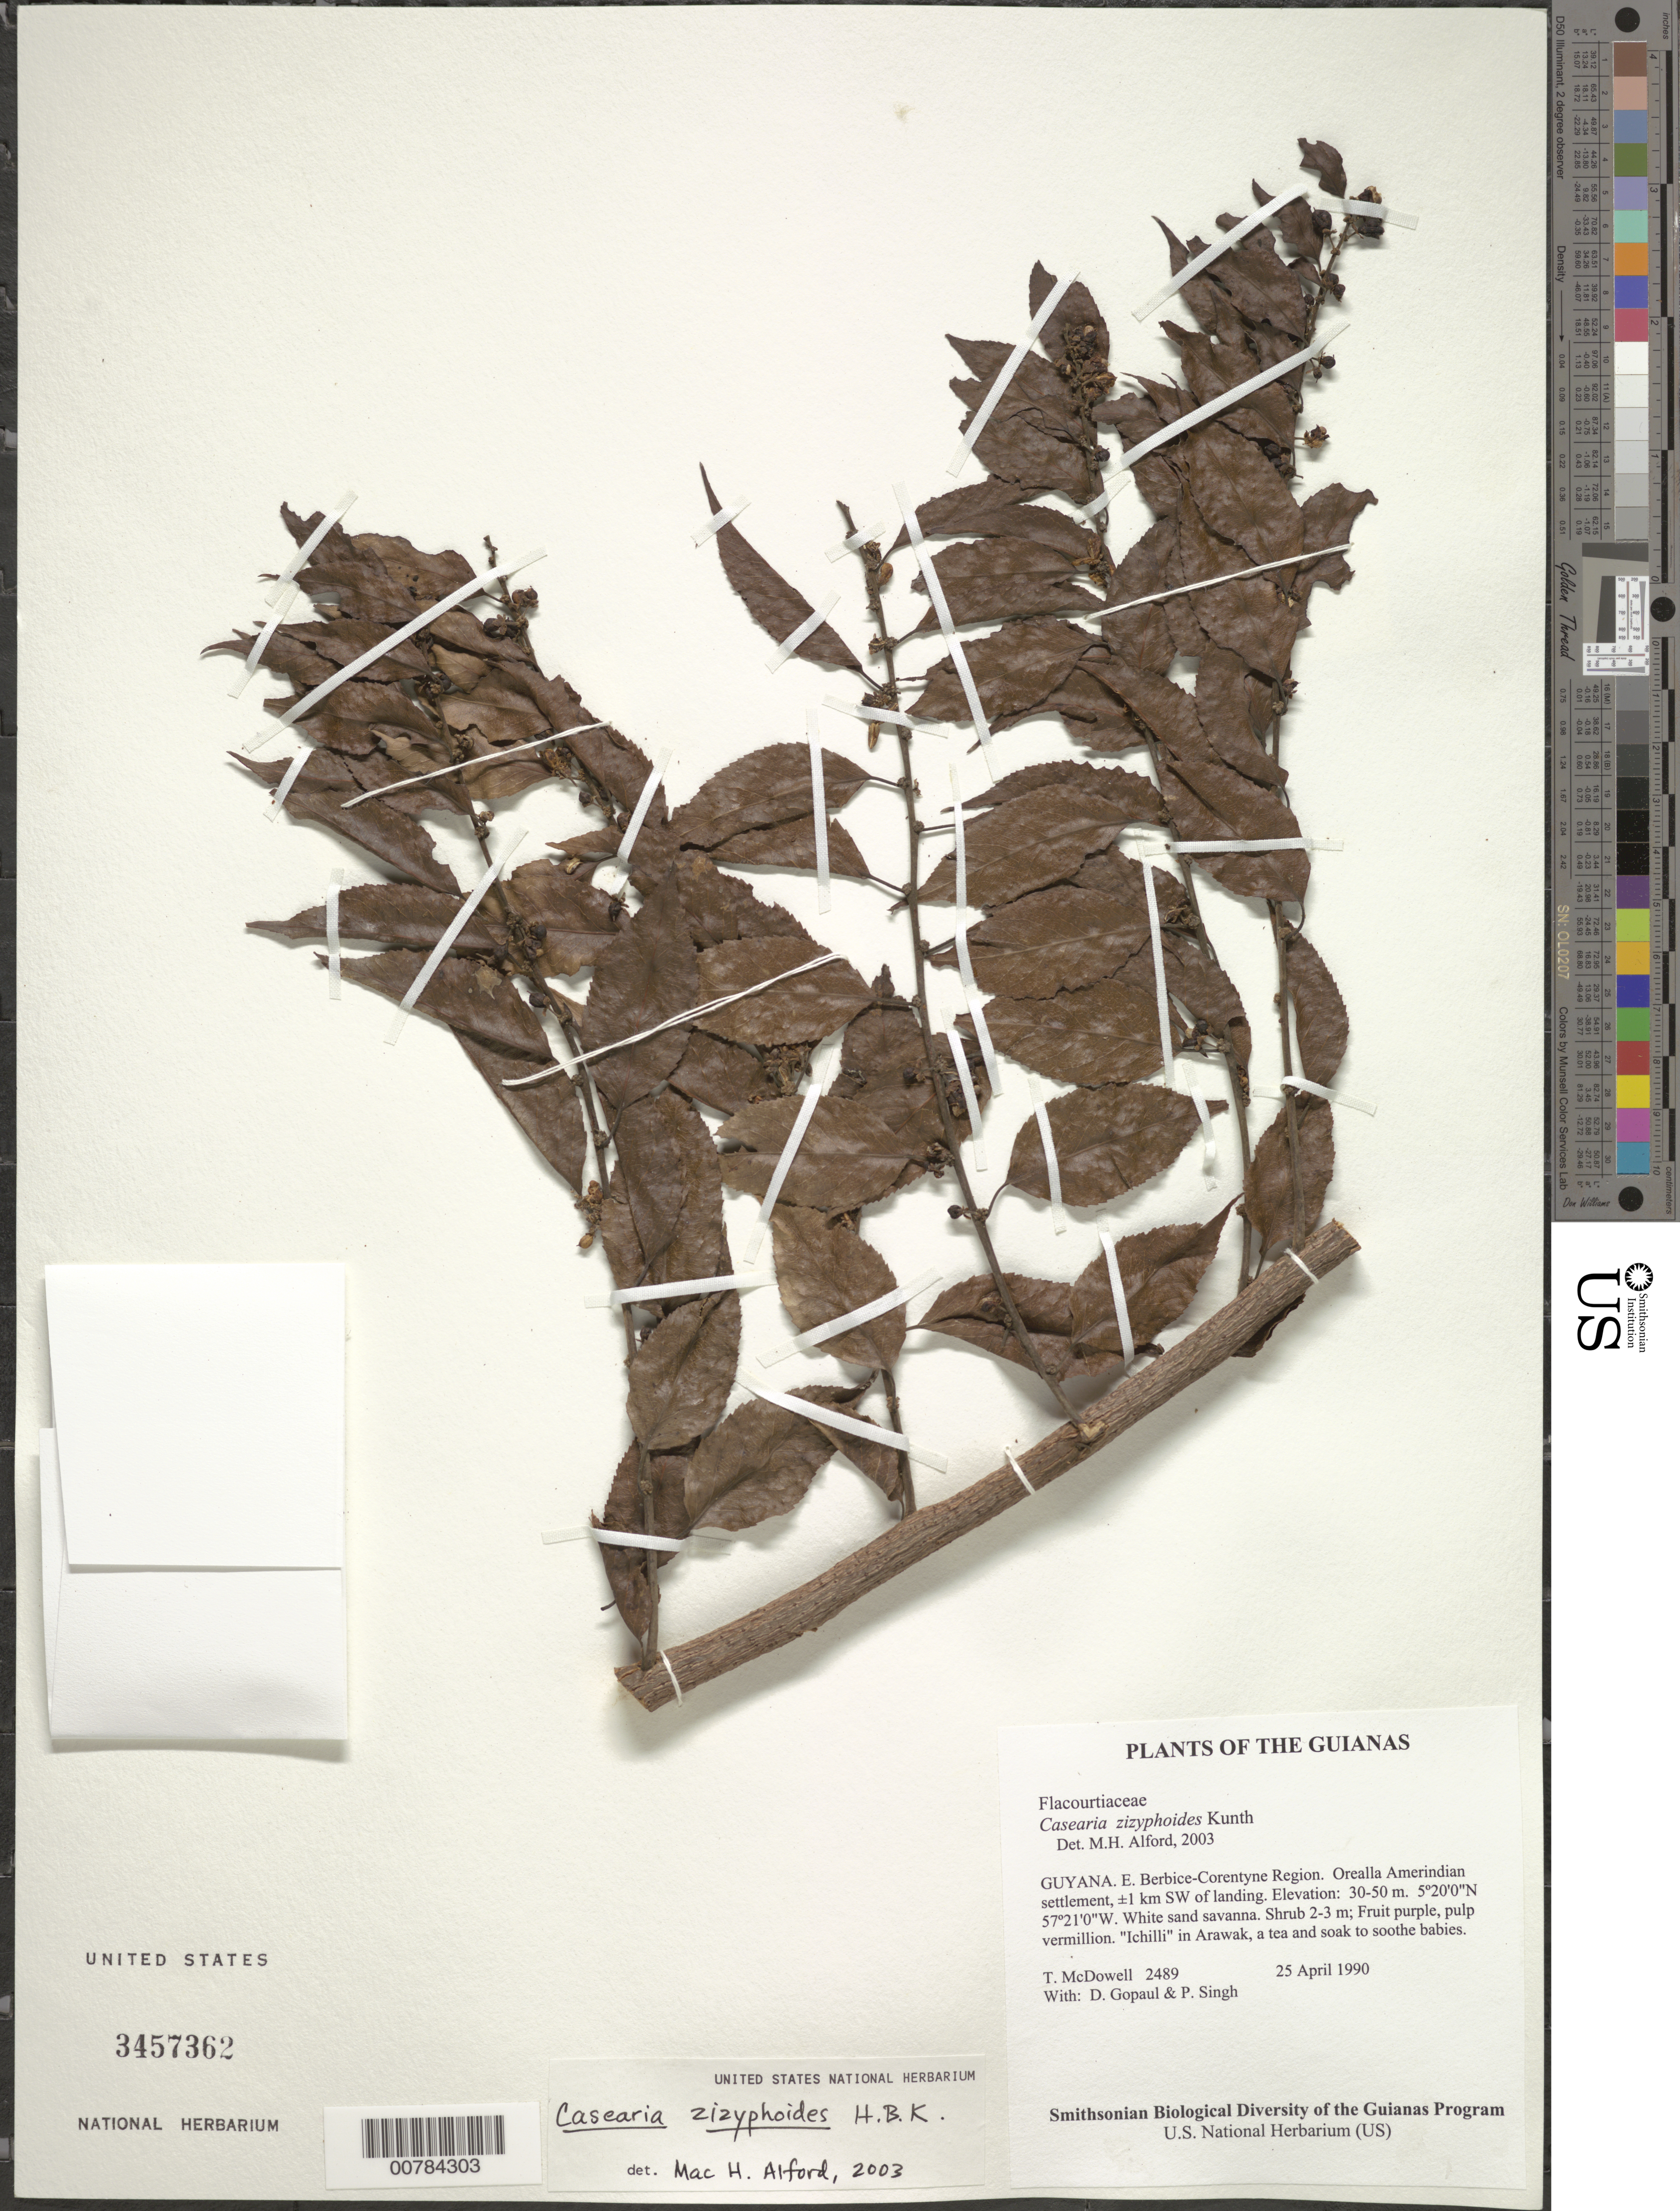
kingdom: Plantae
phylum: Tracheophyta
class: Magnoliopsida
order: Malpighiales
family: Salicaceae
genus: Casearia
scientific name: Casearia zizyphoides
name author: Kunth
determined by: Alford, Mac Haverson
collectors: T. McDowell, D. Gopaul & P. Singh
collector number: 2489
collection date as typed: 25 April 1990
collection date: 1990-04-25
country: Guyana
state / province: E. Berbice-Corentyne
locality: Orealla Amerindian settlement, ±1 km SW of landing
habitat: White sand savanna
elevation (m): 30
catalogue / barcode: US 3457362